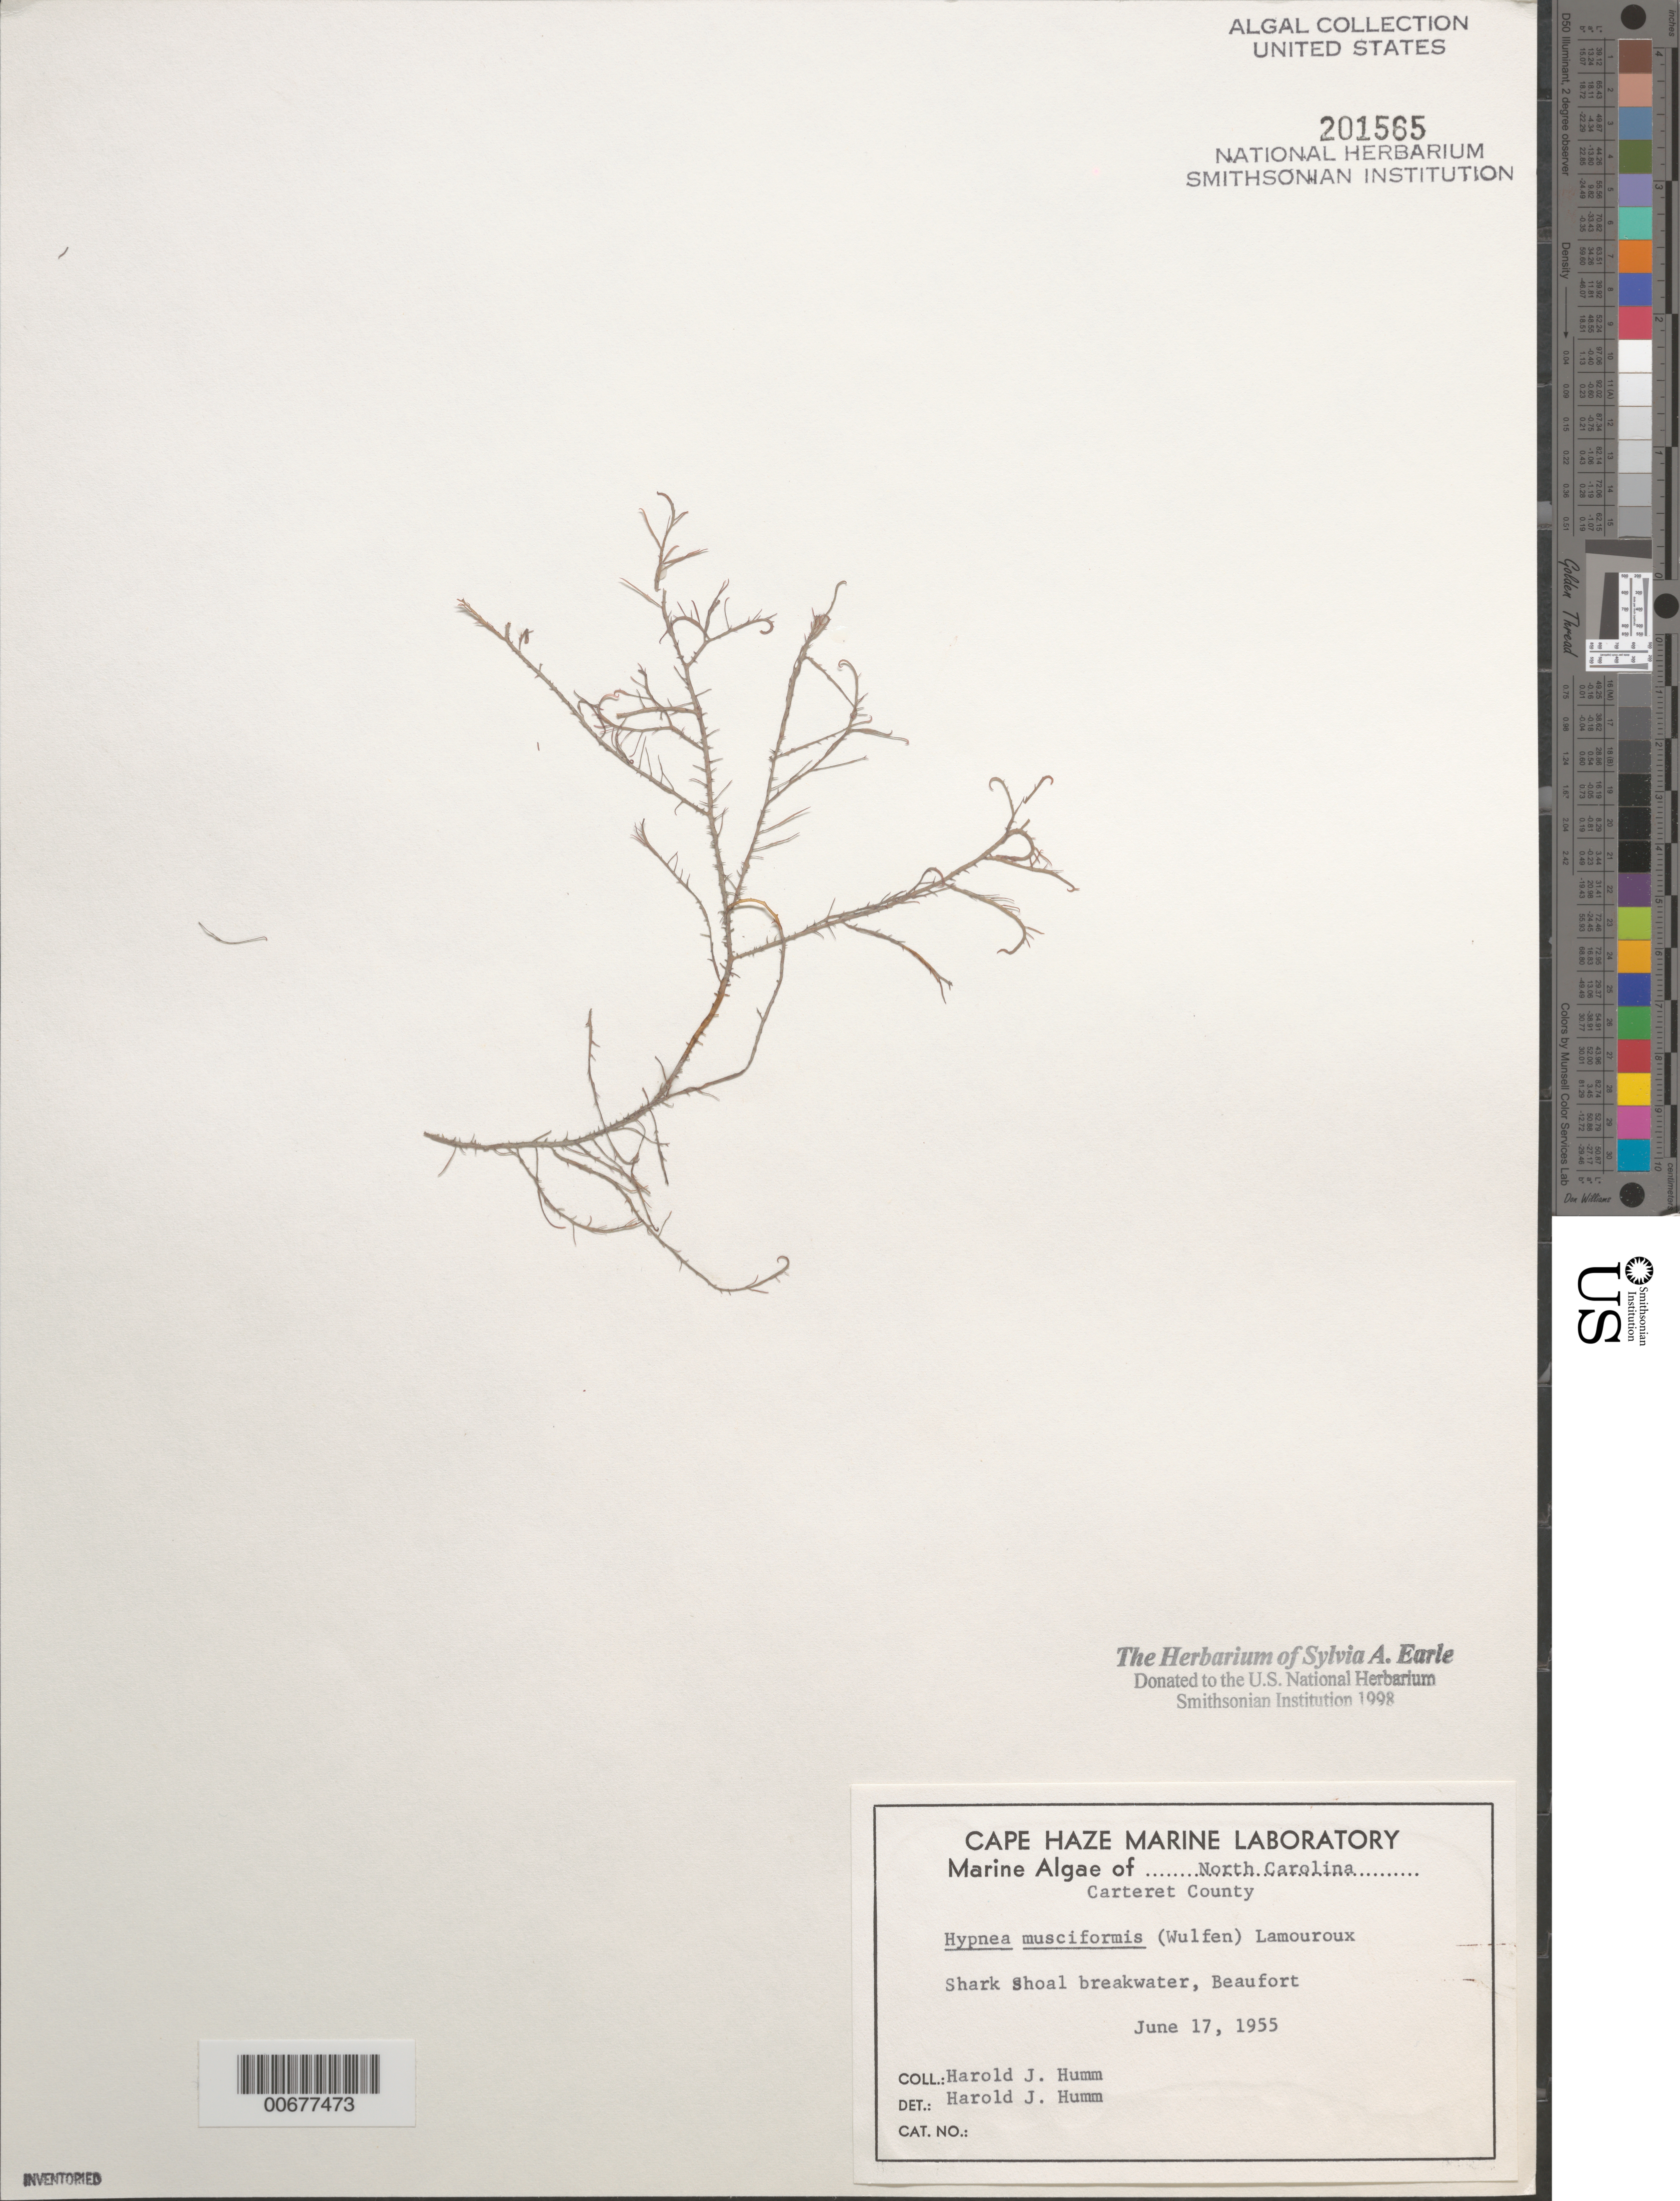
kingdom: Plantae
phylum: Rhodophyta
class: Florideophyceae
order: Gigartinales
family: Cystocloniaceae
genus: Hypnea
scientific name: Hypnea musciformis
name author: (Wulfen) J.V.Lamouroux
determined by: Humm, Harold J.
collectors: H. J. Humm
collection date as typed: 17 Jun 1955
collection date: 1955-06-17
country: United States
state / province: North Carolina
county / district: Carteret County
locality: Shark Shoal breakwater, Beaufort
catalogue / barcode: US 201565